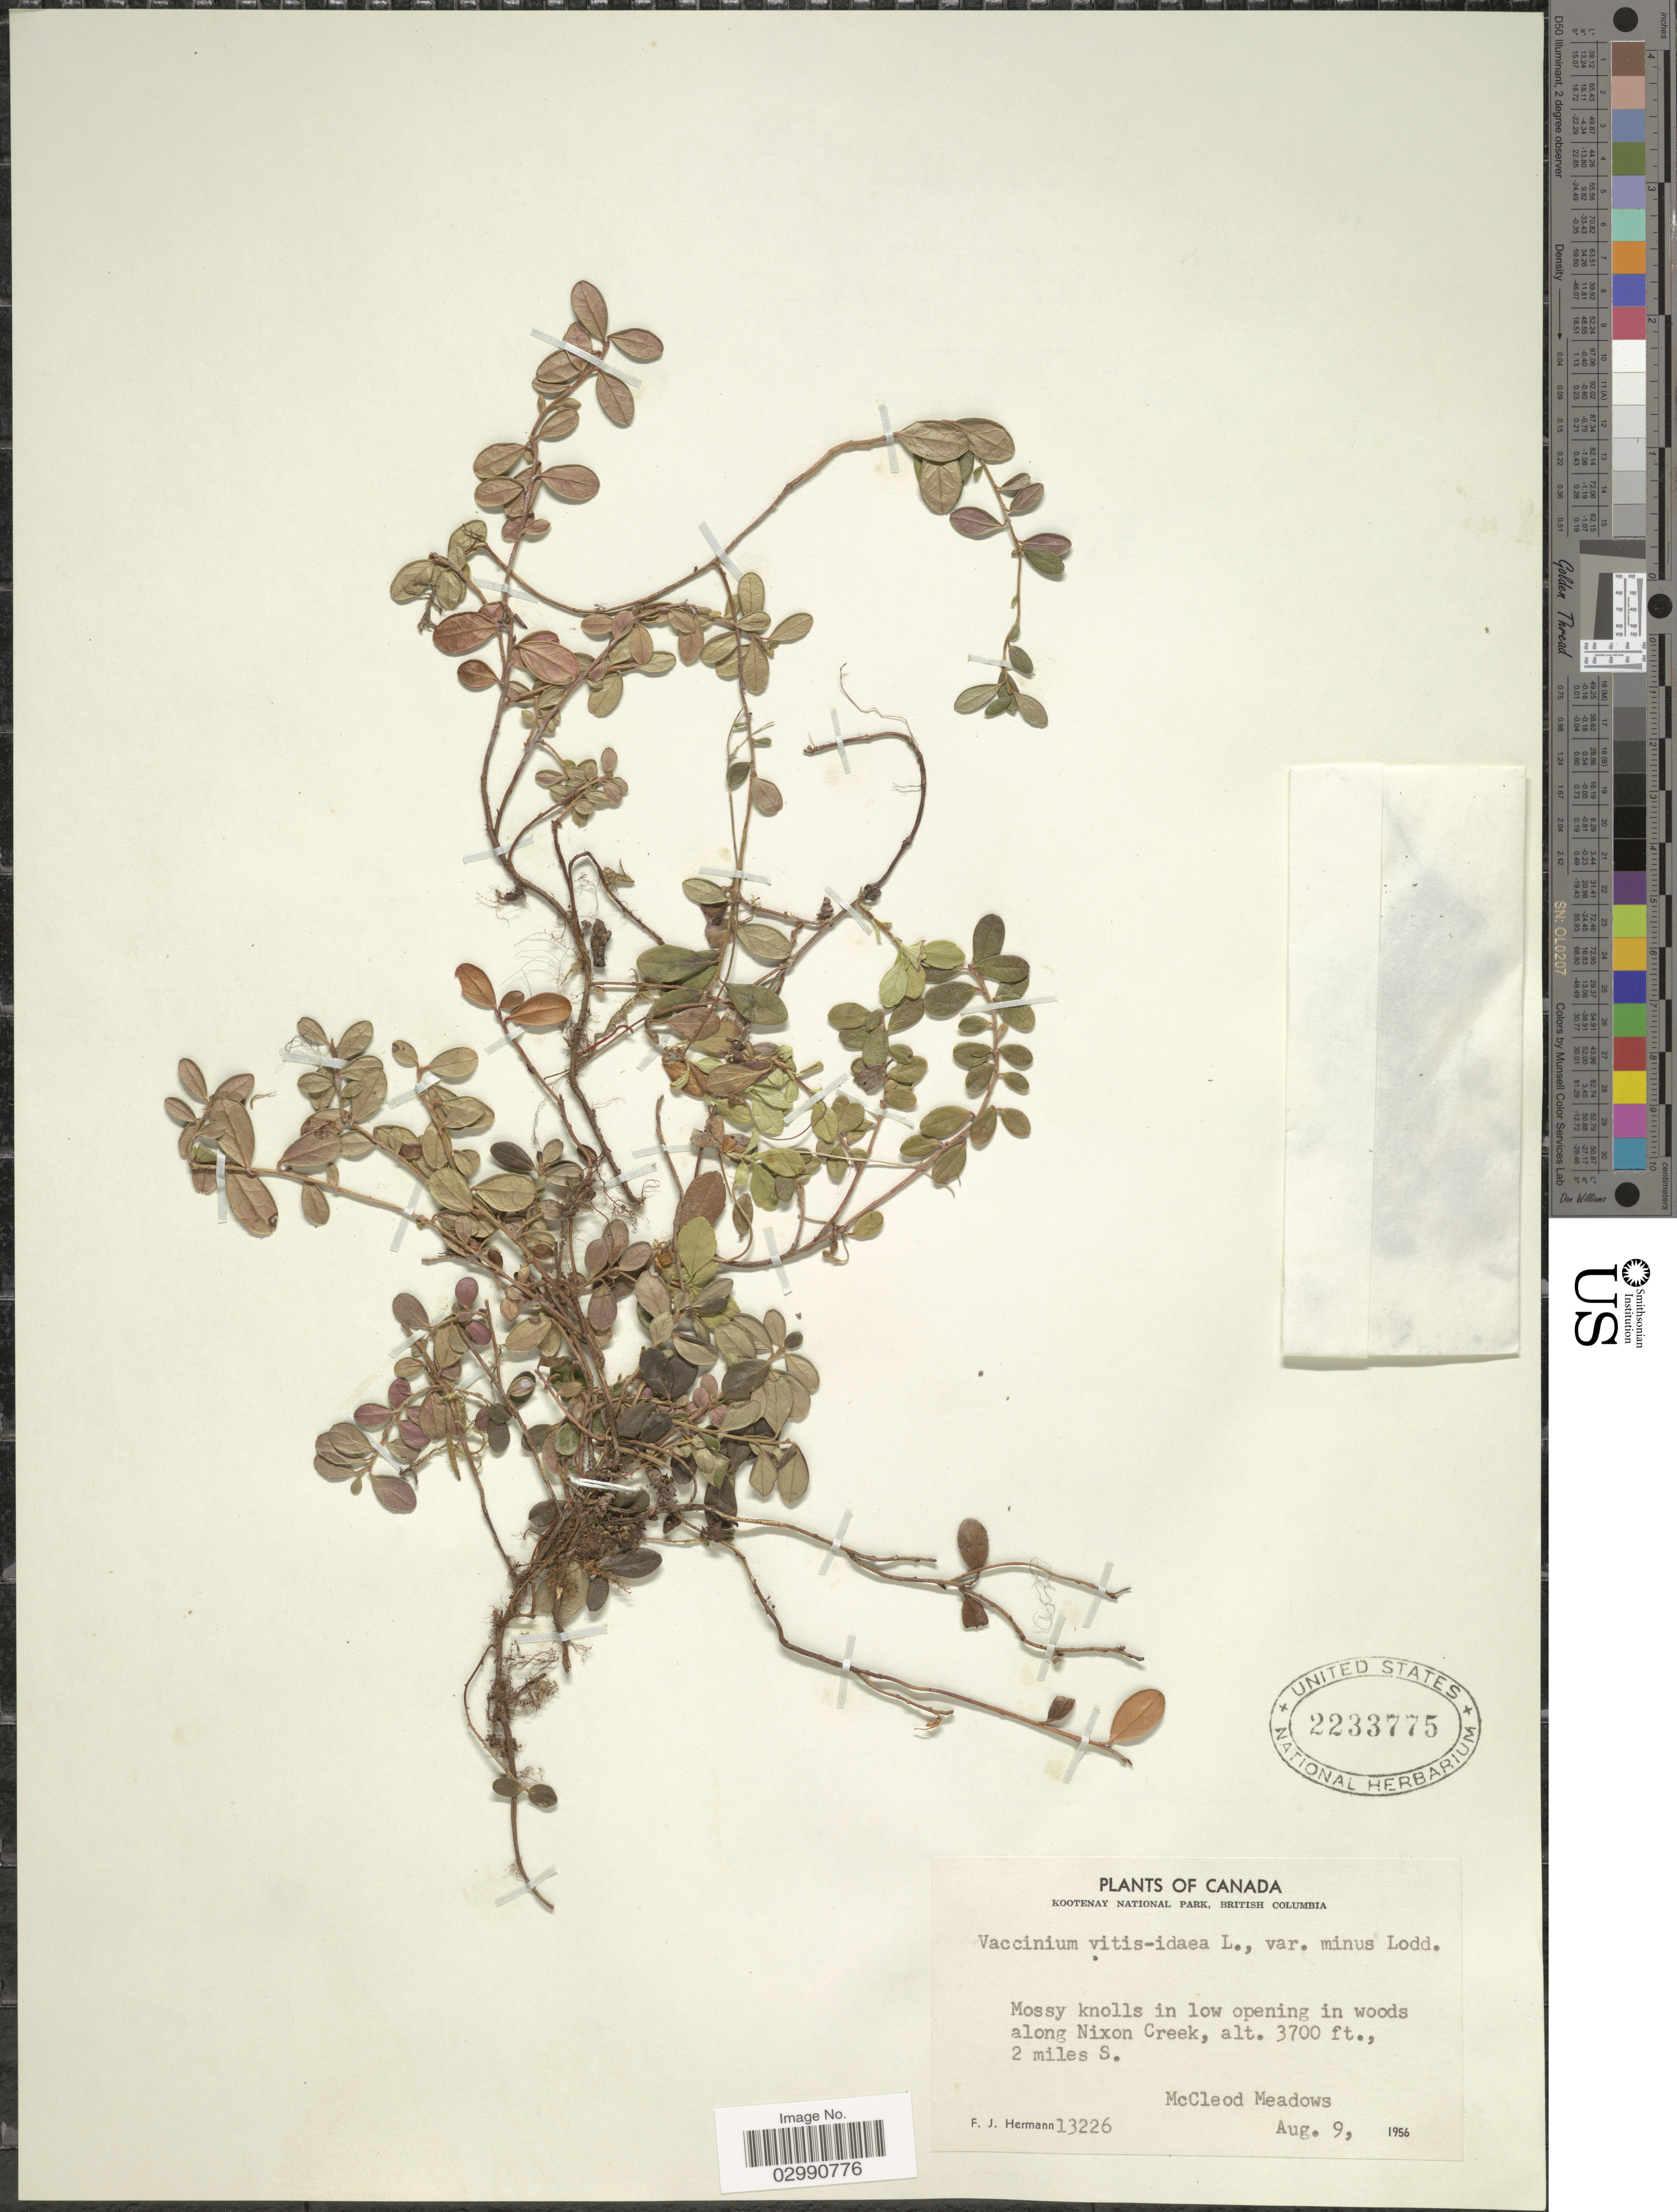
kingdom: Plantae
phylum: Tracheophyta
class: Magnoliopsida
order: Ericales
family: Ericaceae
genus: Vaccinium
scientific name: Vaccinium vitis-idaea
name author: L.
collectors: F. J. Hermann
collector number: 13226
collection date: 1956-08-09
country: Canada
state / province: British Columbia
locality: Kootenay National Park, Mossy knolls in low opening in woods along Nixon Creek, 2 mile S., McCleod Meadows.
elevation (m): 1128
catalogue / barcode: US 2233775